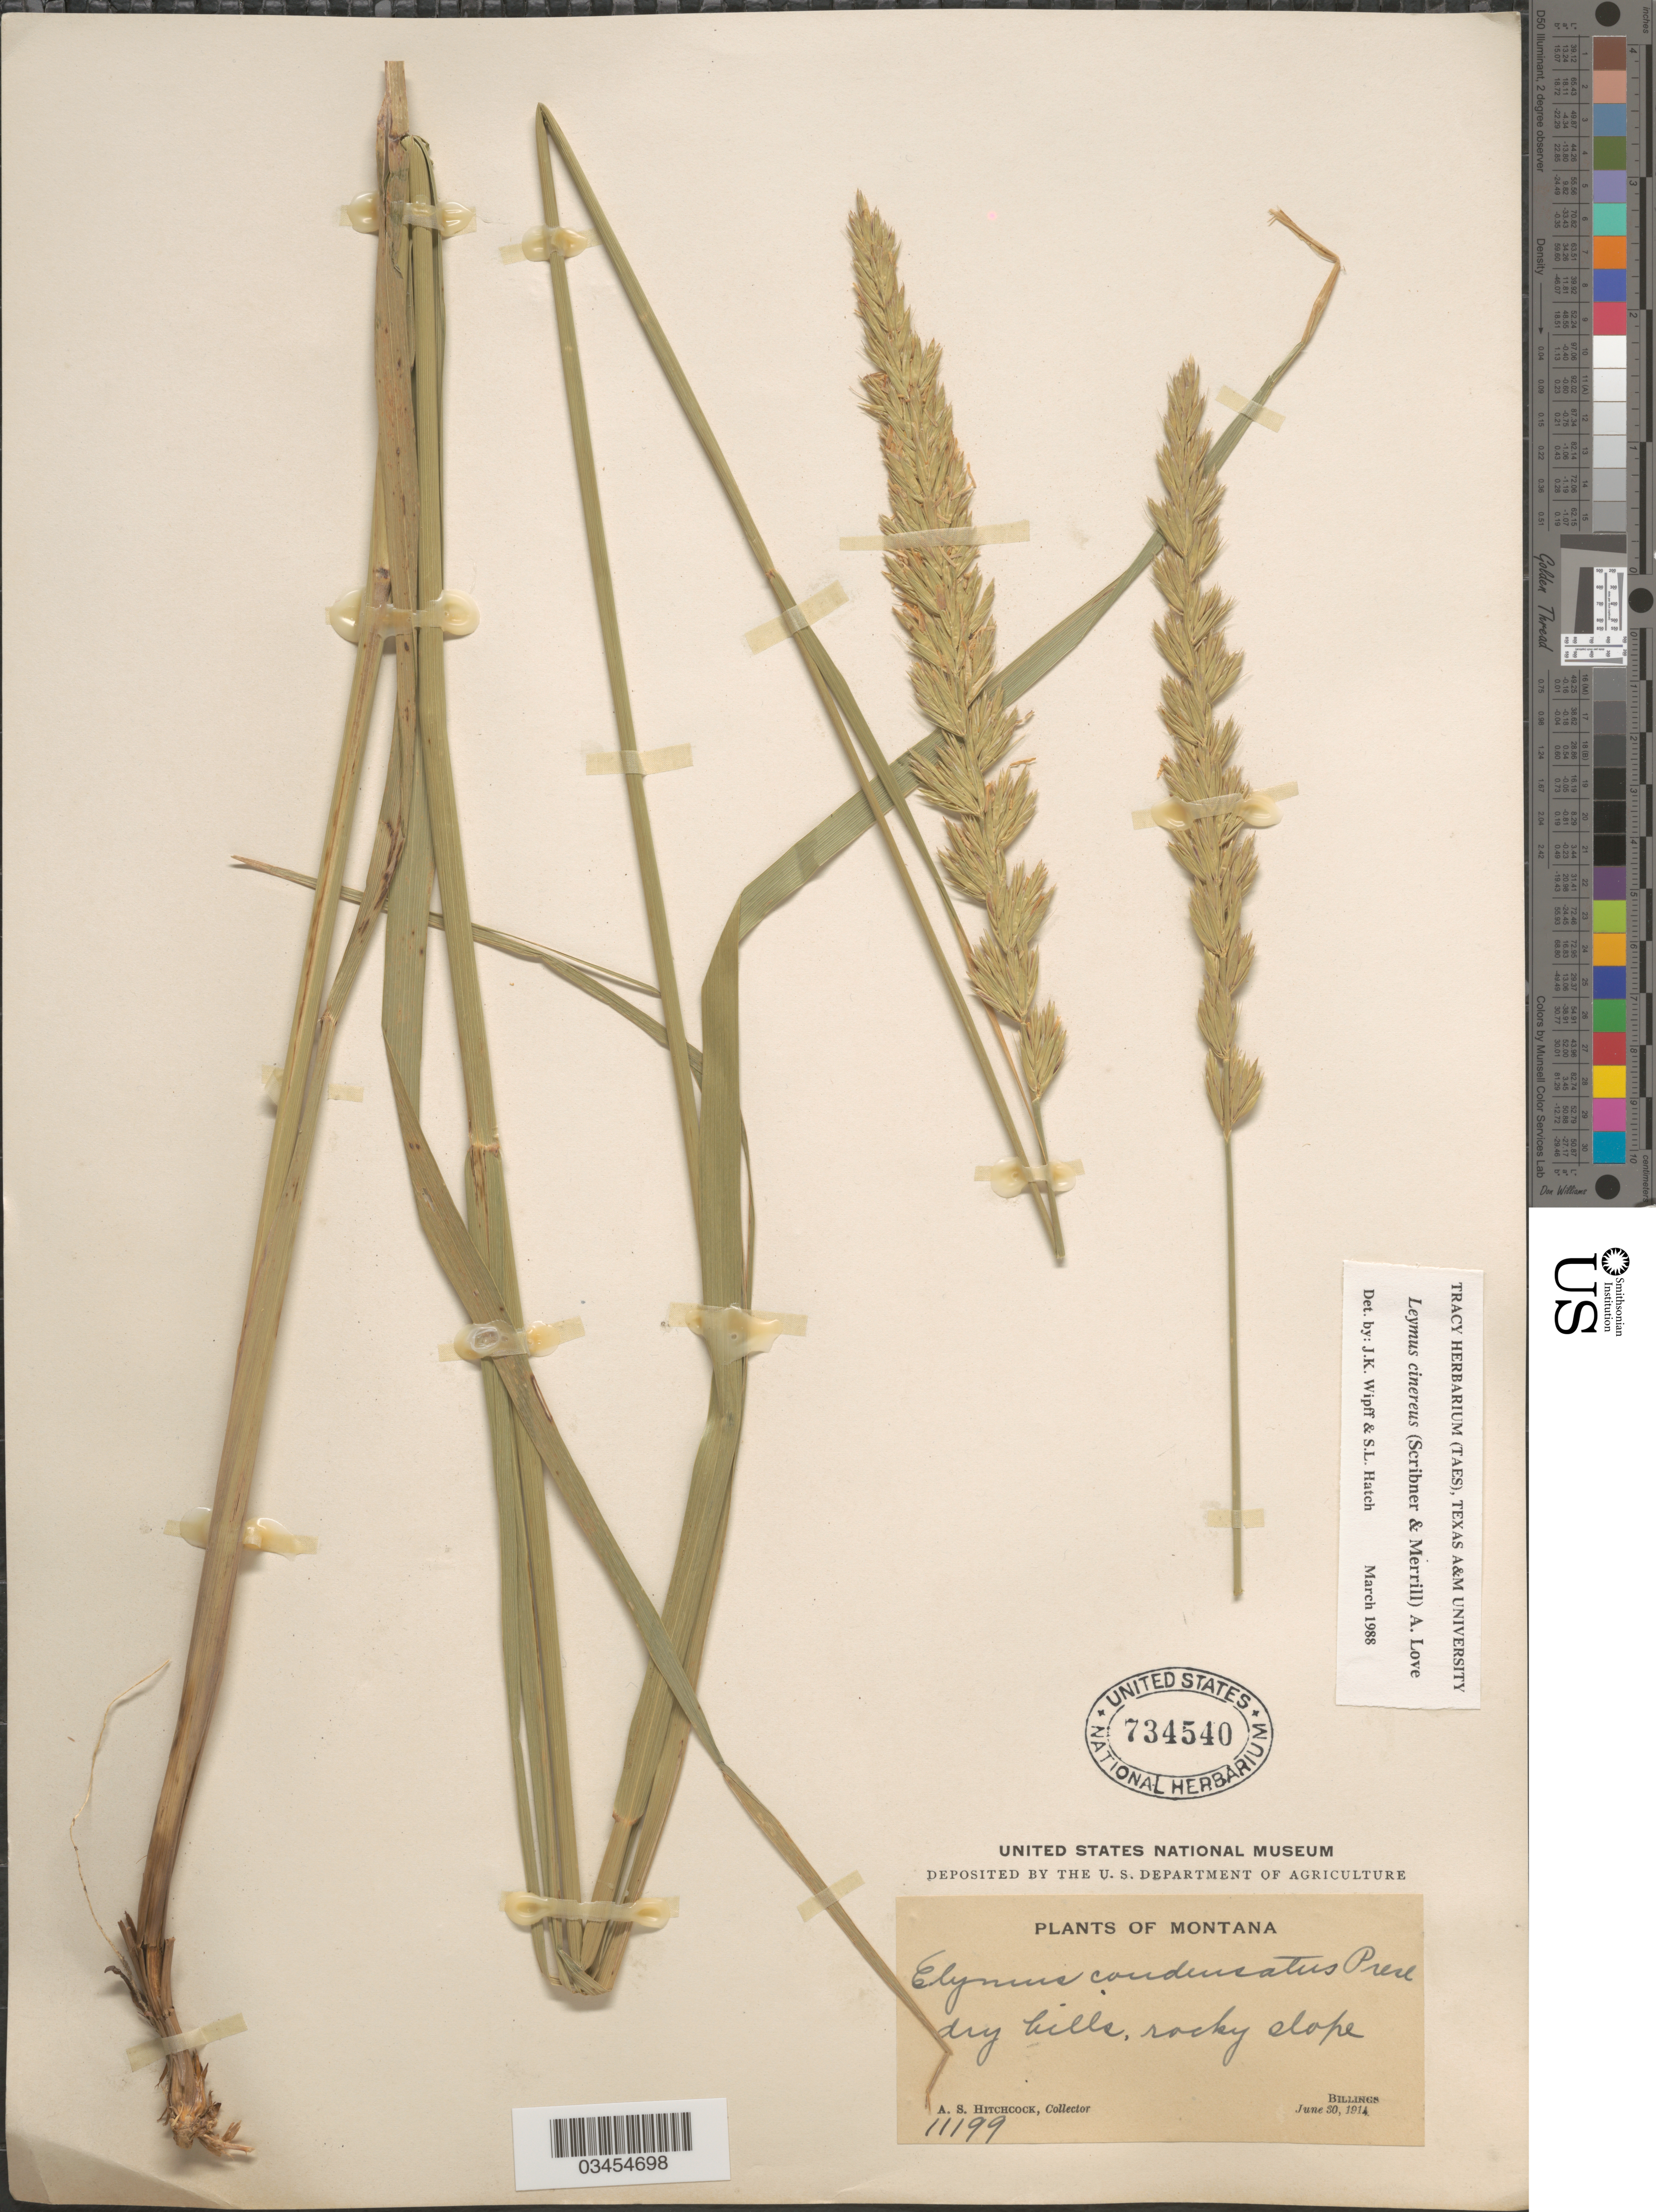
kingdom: Plantae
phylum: Tracheophyta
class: Liliopsida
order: Poales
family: Poaceae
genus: Leymus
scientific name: Leymus cinereus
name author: (Scribn. & Merr.) Á. Löve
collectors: A. S. Hitchcock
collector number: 11199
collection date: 1914-06-30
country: United States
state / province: Montana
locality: Dry hills, rocky slope. Billings.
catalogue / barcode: US 734540